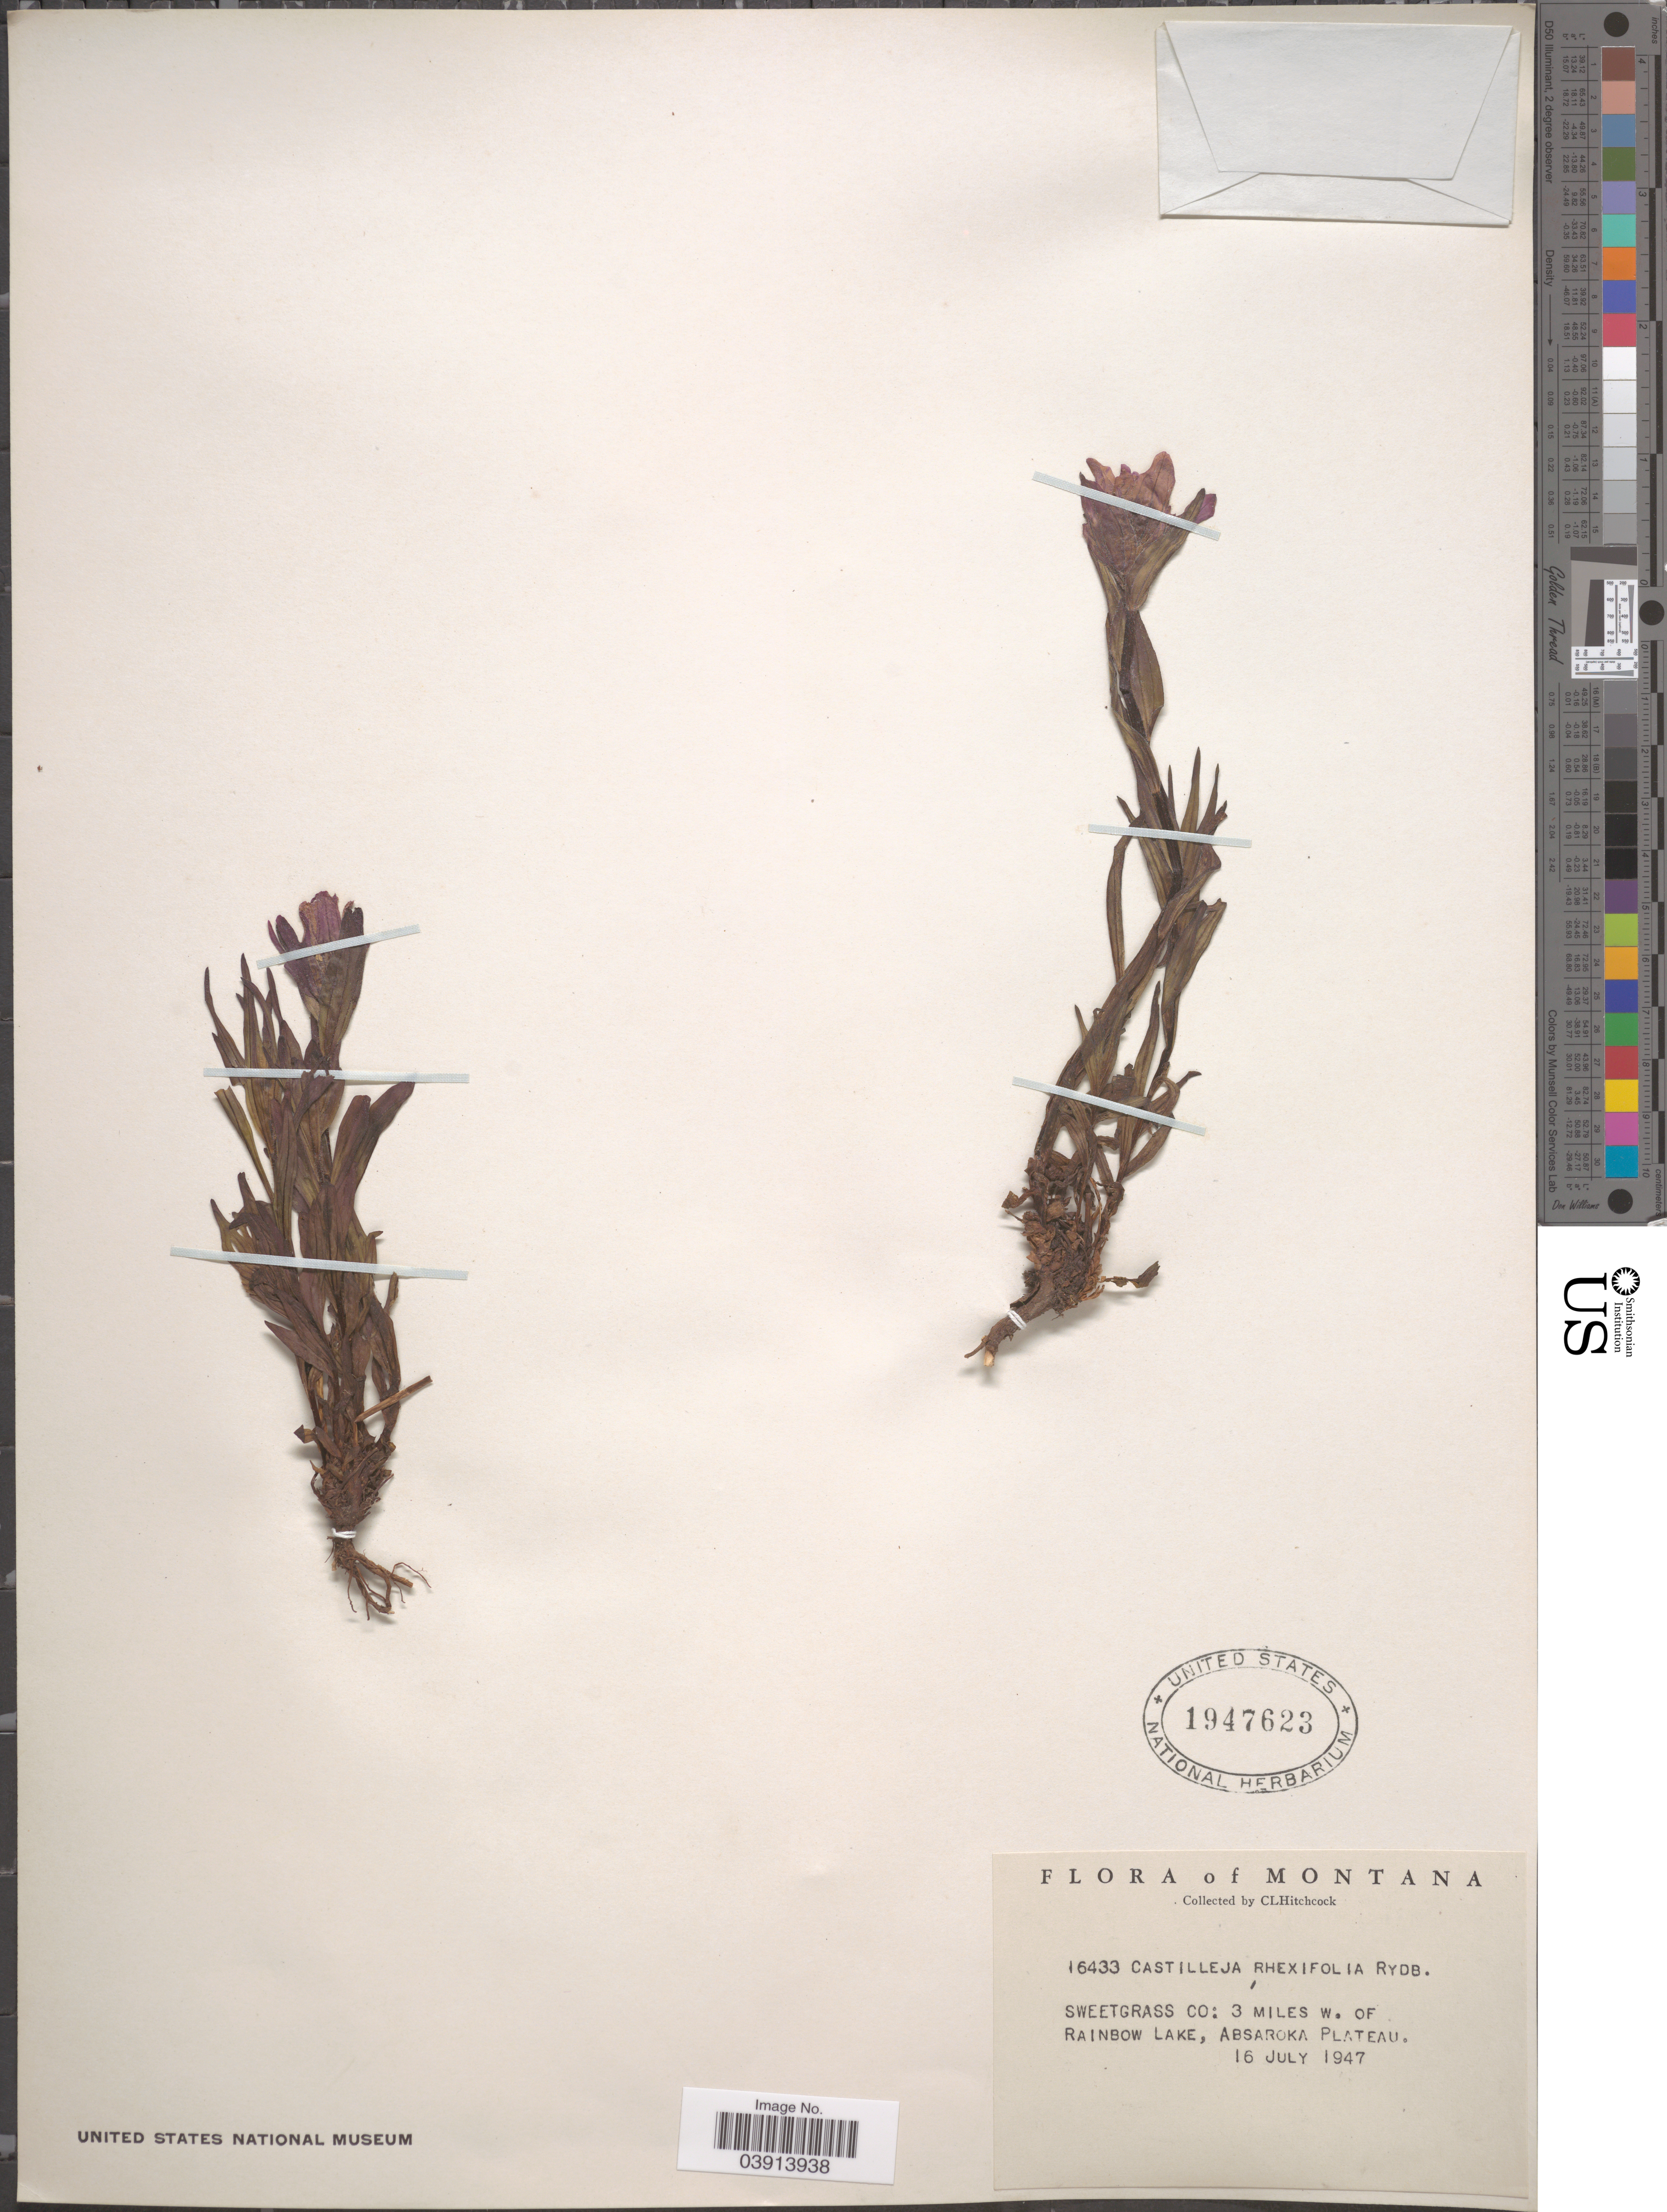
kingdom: Plantae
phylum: Tracheophyta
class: Magnoliopsida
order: Lamiales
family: Orobanchaceae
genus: Castilleja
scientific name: Castilleja rhexiifolia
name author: Rydb.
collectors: C. L. Hitchcock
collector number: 16433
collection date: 1947-07-16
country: United States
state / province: Montana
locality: Sweetgrass Co: 3 miles W. of Rainbow Lake, Absaroka Plateau.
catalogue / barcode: US 1947623